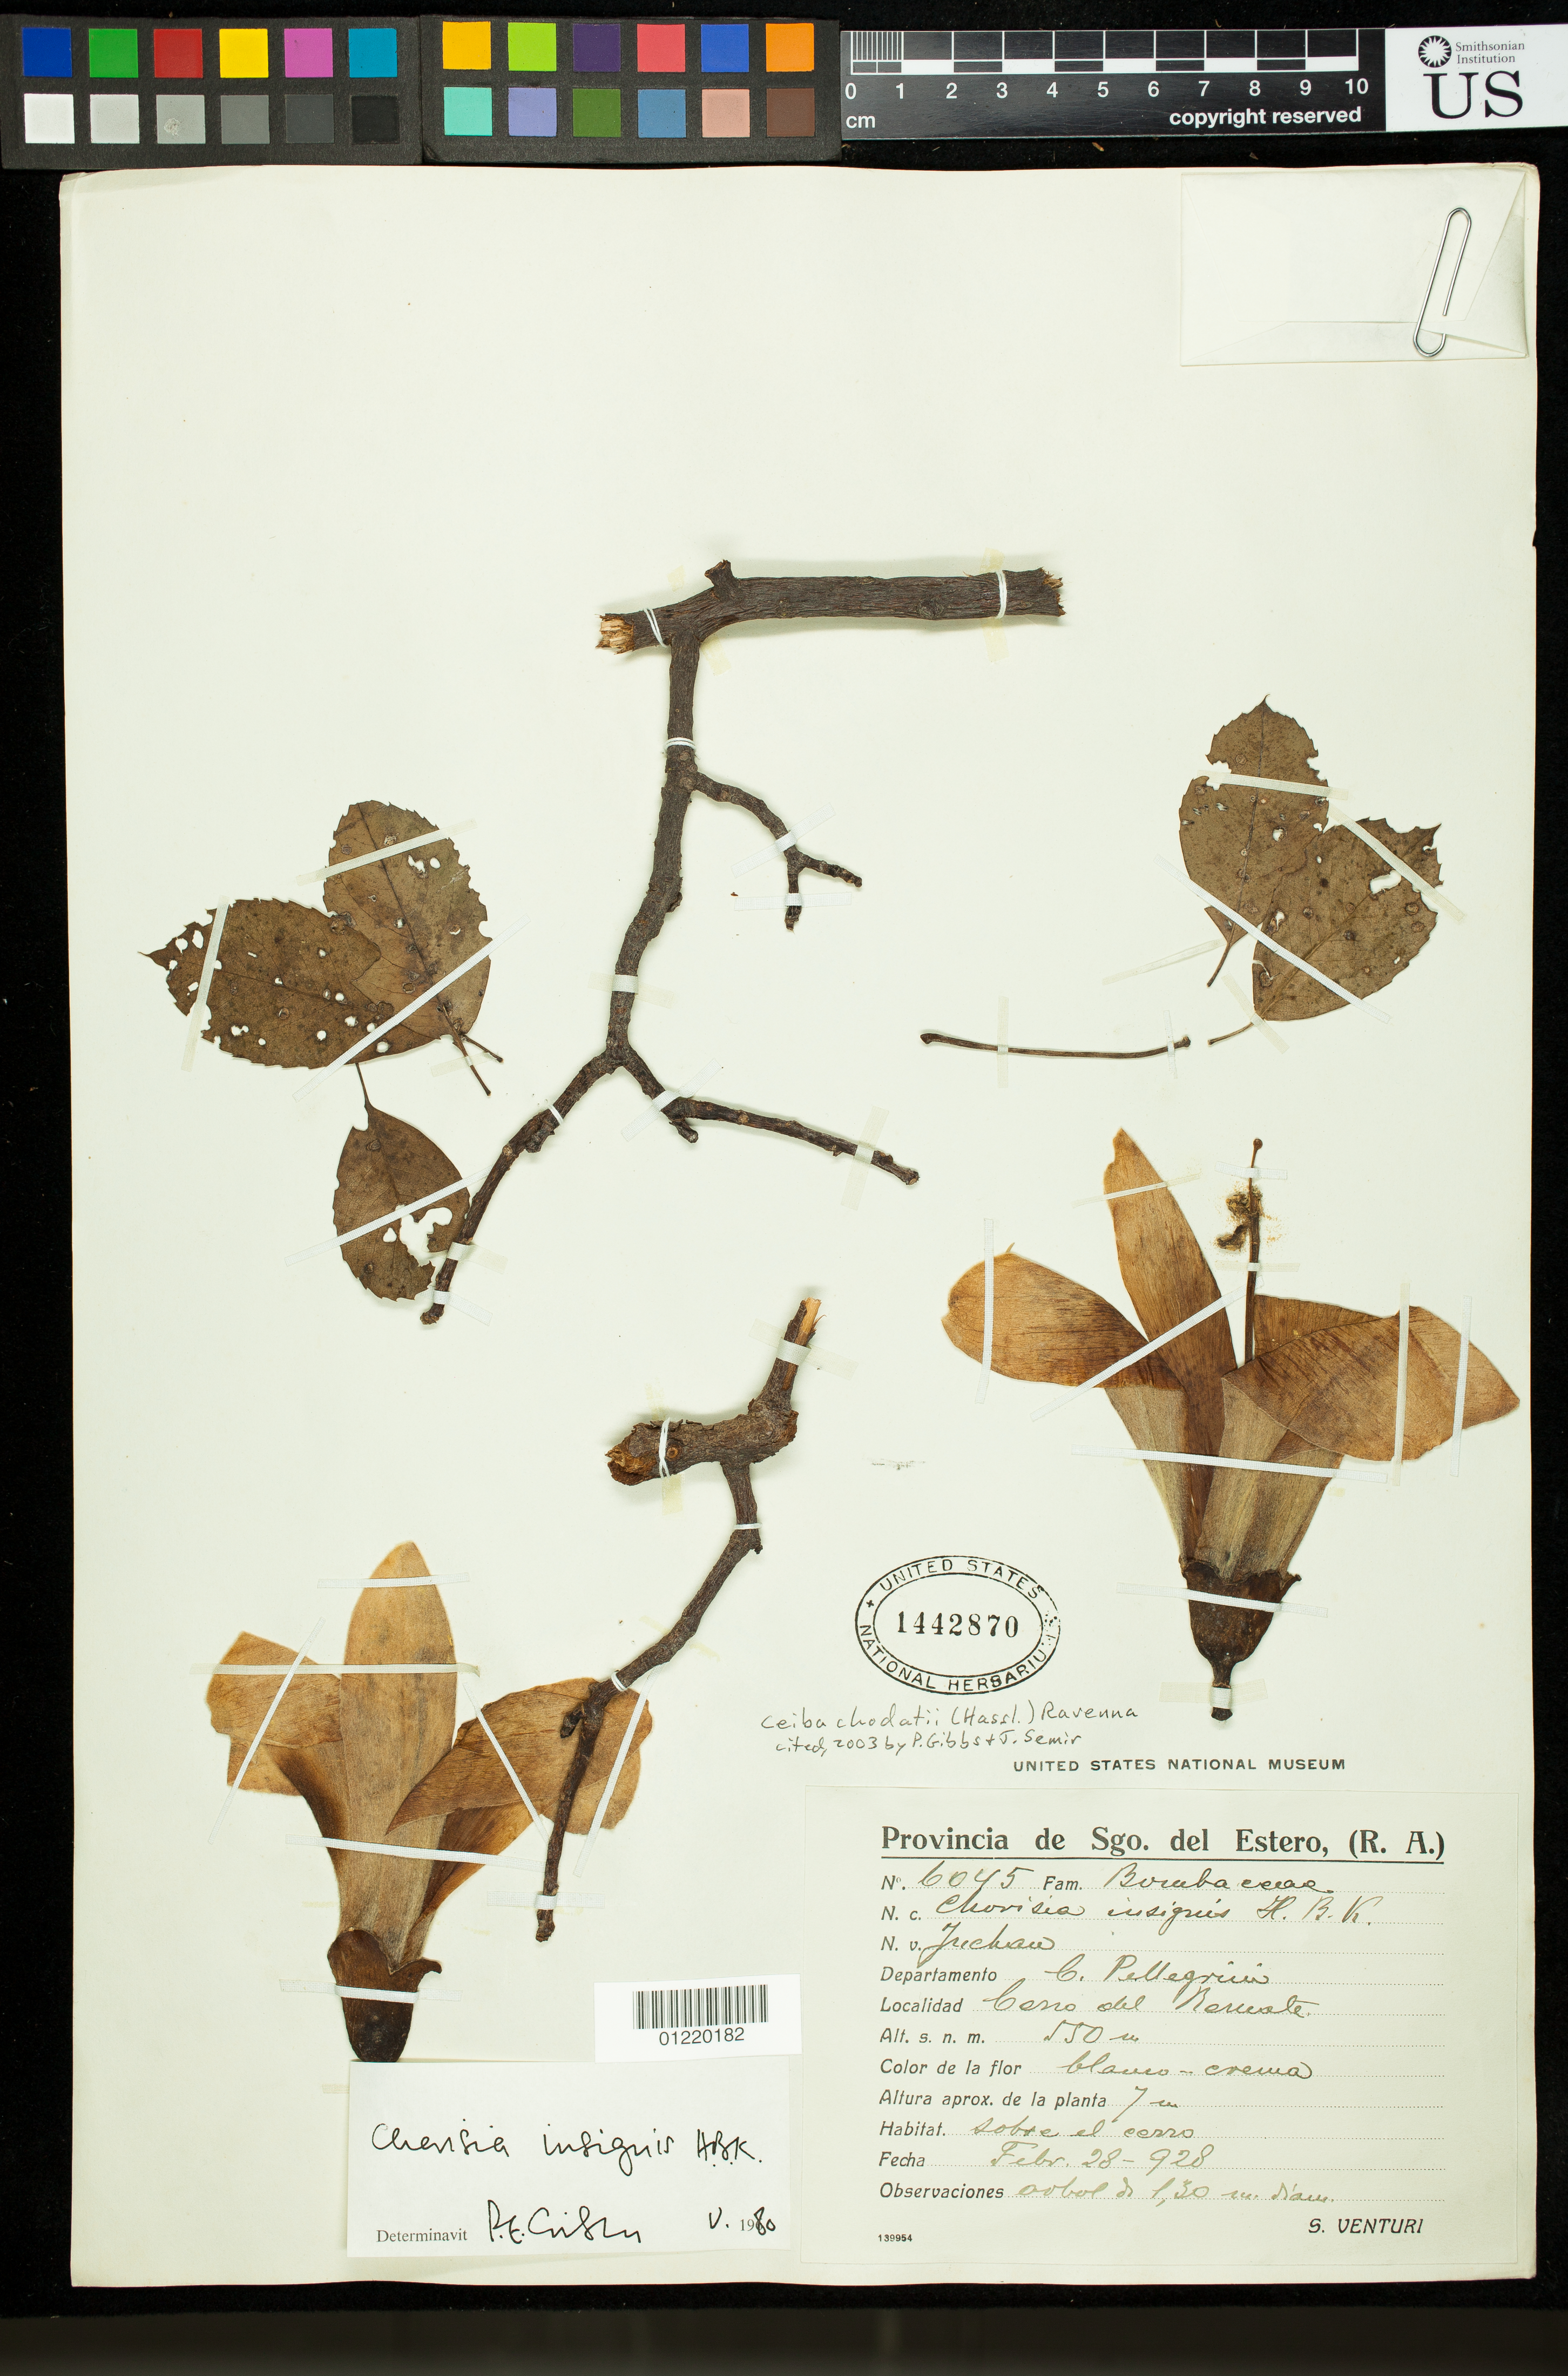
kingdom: Plantae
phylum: Tracheophyta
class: Magnoliopsida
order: Malvales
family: Malvaceae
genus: Ceiba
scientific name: Ceiba chodatii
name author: (Hassl.) Ravenna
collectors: S. Venturi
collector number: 6045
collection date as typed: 2/28/1928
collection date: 1928-02-28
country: Argentina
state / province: Santiago del Estero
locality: Provincia de Sgo. del Estero, Departamento C. Pellegrini, Cerro del Remate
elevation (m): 550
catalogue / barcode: US 1442870